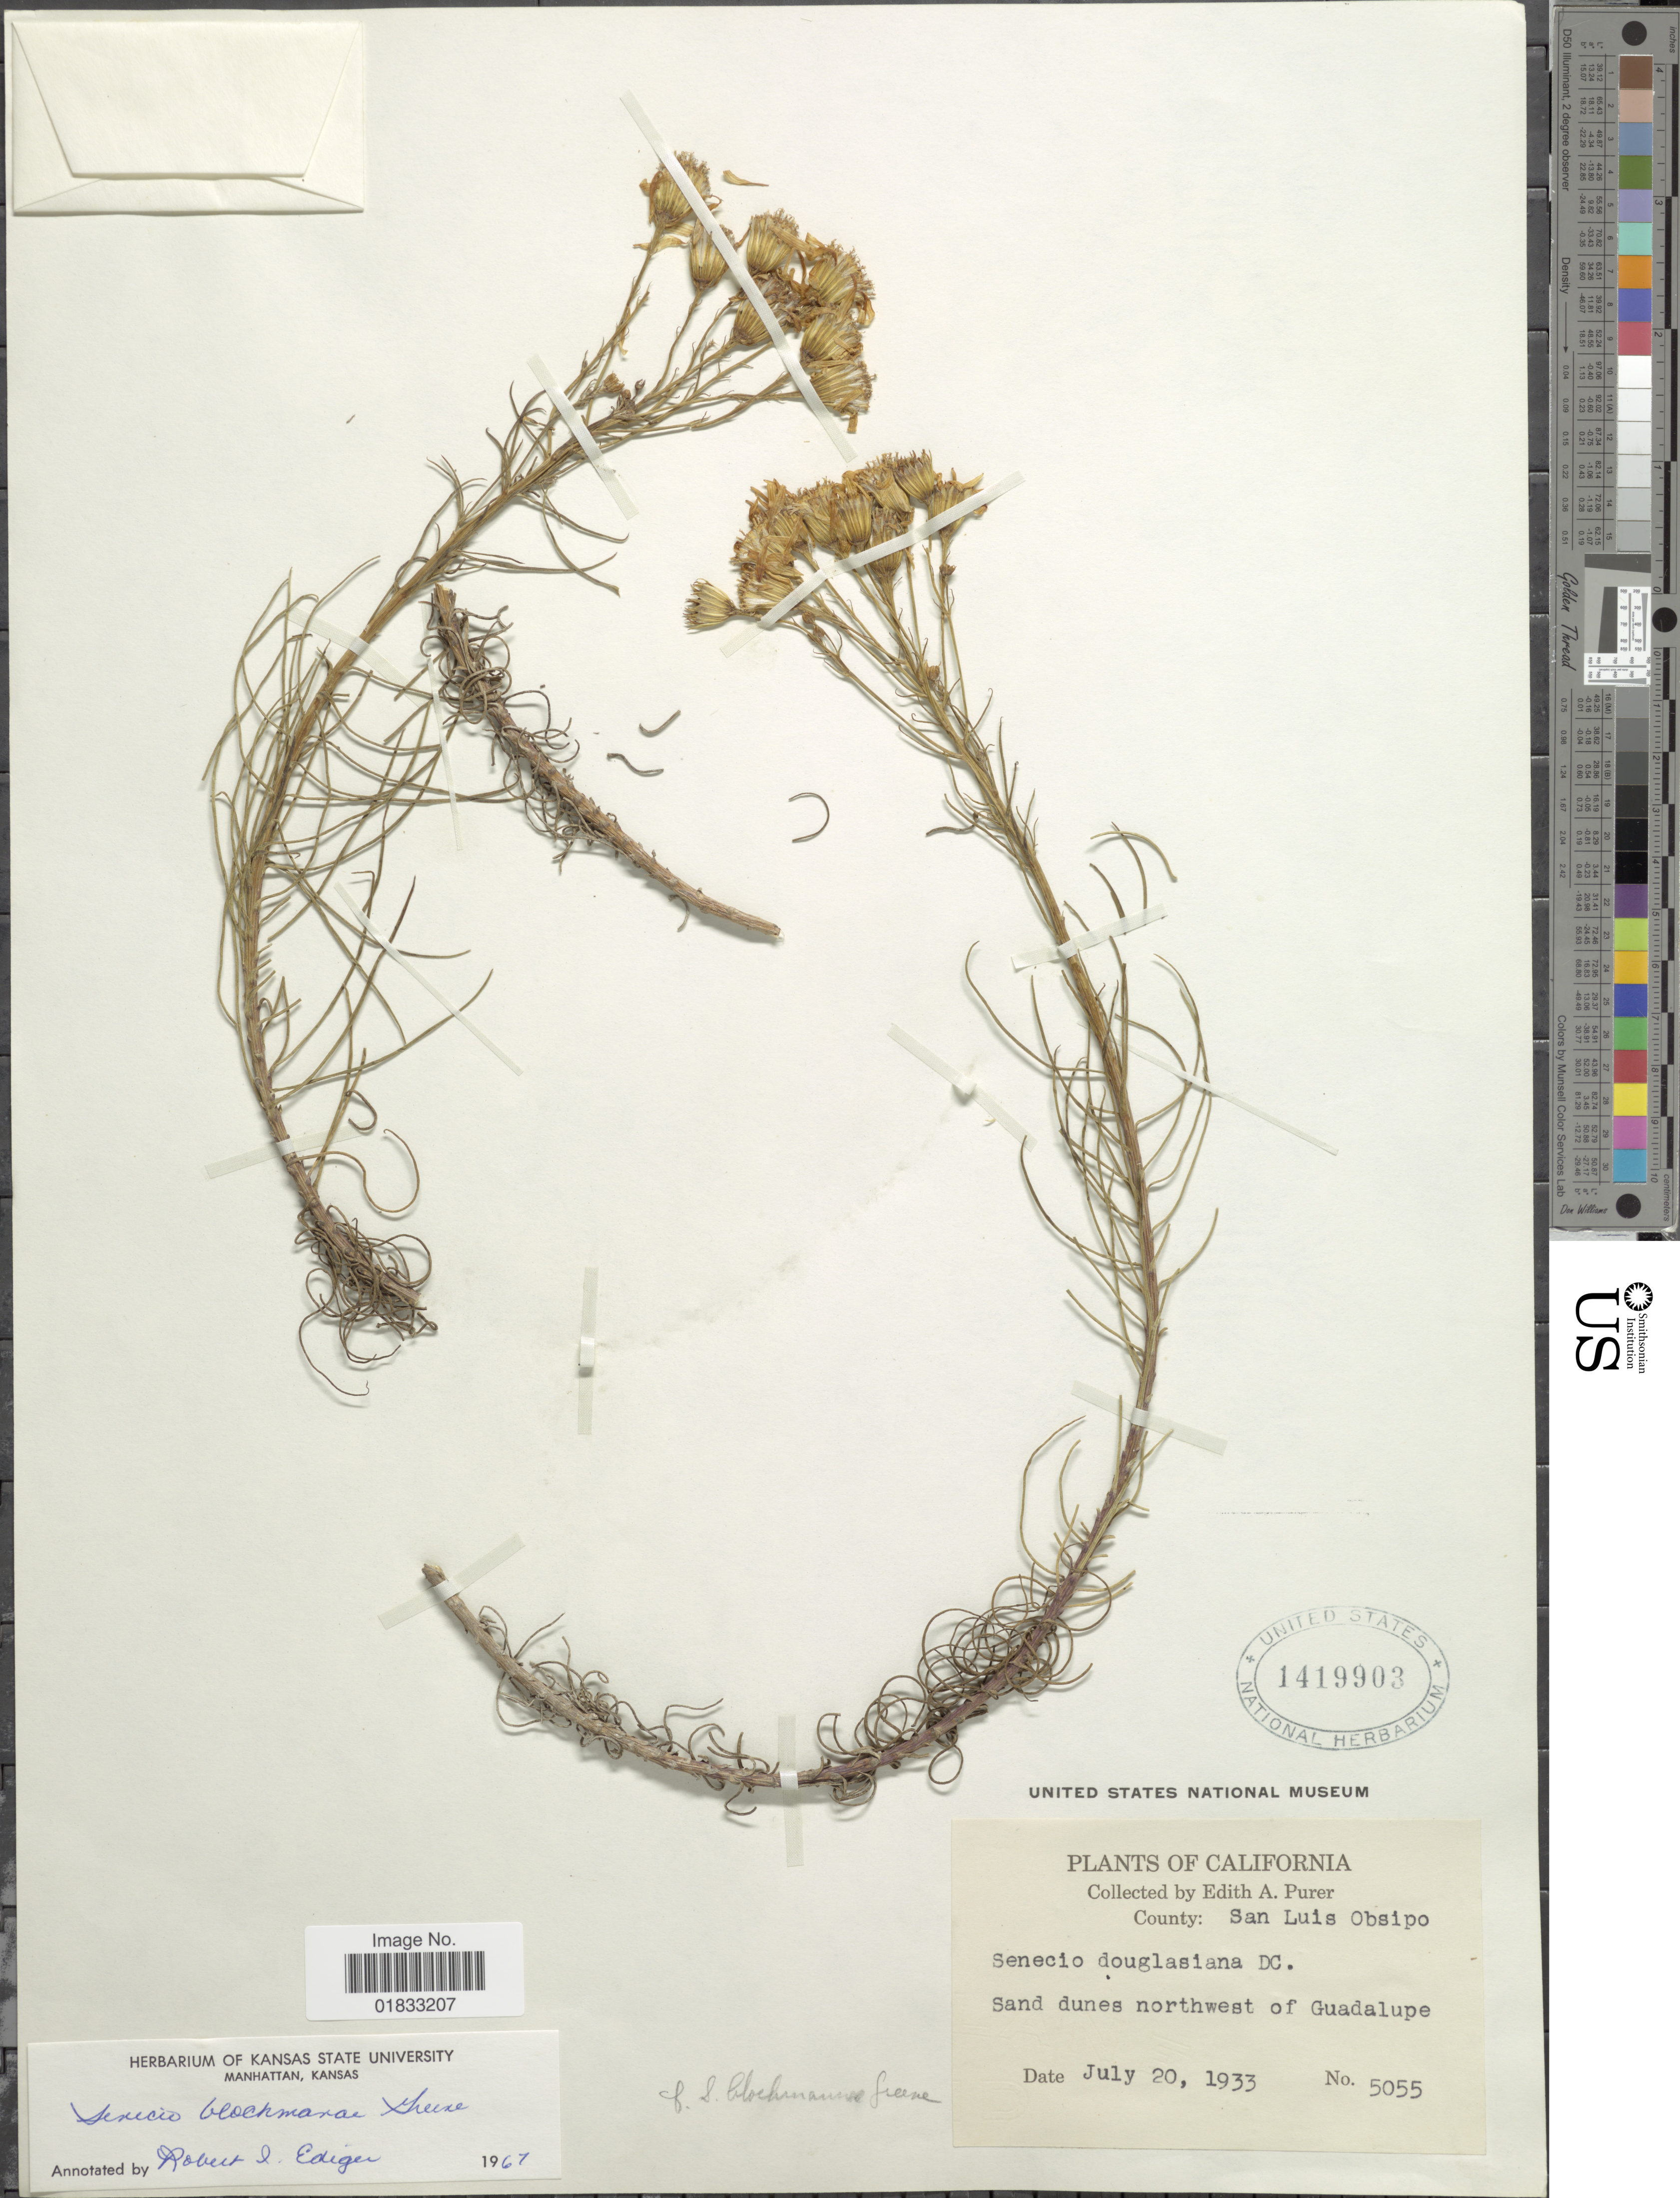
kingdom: Plantae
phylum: Tracheophyta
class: Magnoliopsida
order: Asterales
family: Asteraceae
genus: Senecio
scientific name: Senecio blochmaniae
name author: Greene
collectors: E. Purer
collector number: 5055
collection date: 1933-07-20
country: United States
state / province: California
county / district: San Luis Obispo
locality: County: San Luis Obsipo, Sand dunes northwest of Guadalupe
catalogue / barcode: US 1419903